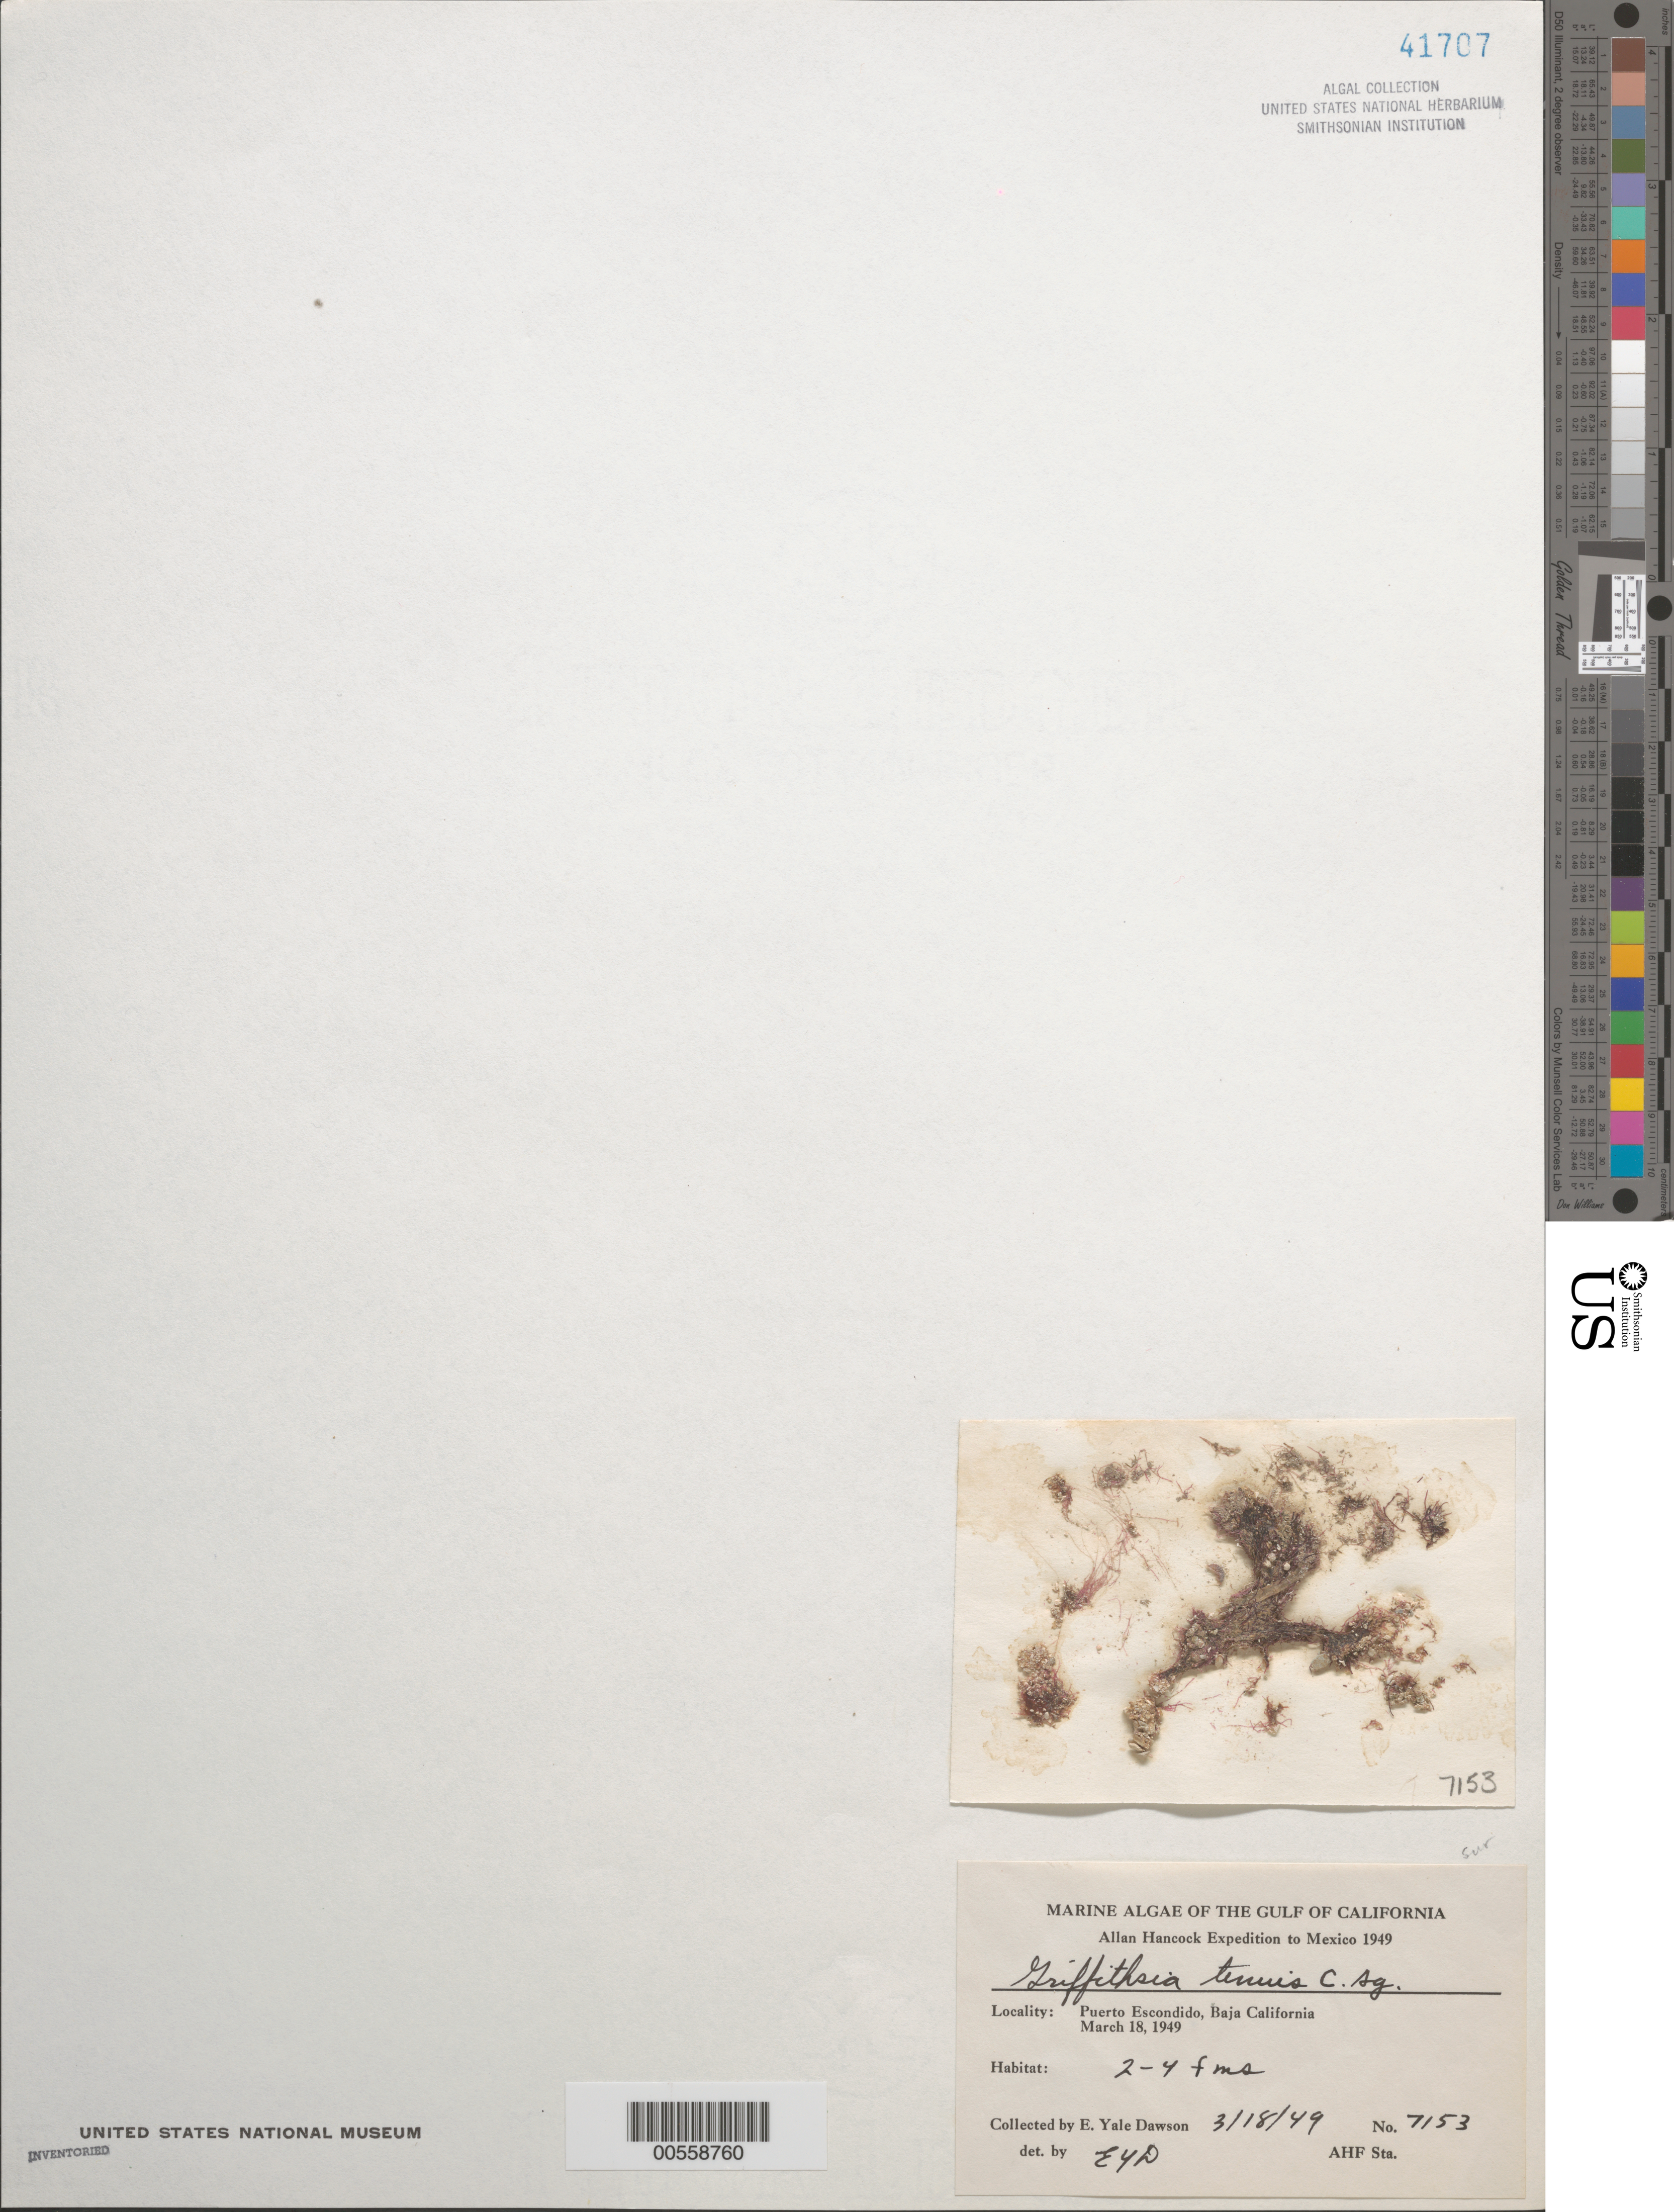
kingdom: Plantae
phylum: Rhodophyta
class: Florideophyceae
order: Ceramiales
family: Wrangeliaceae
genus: Anotrichium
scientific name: Anotrichium tenue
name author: (C. Agardh) Nägeli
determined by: Algae name updating Project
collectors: E. Y. Dawson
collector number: EYD 7153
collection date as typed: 18 Mar 1949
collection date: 1949-03-18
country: Mexico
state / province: Baja California Sur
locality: Puerto Escondido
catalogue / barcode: US 41707